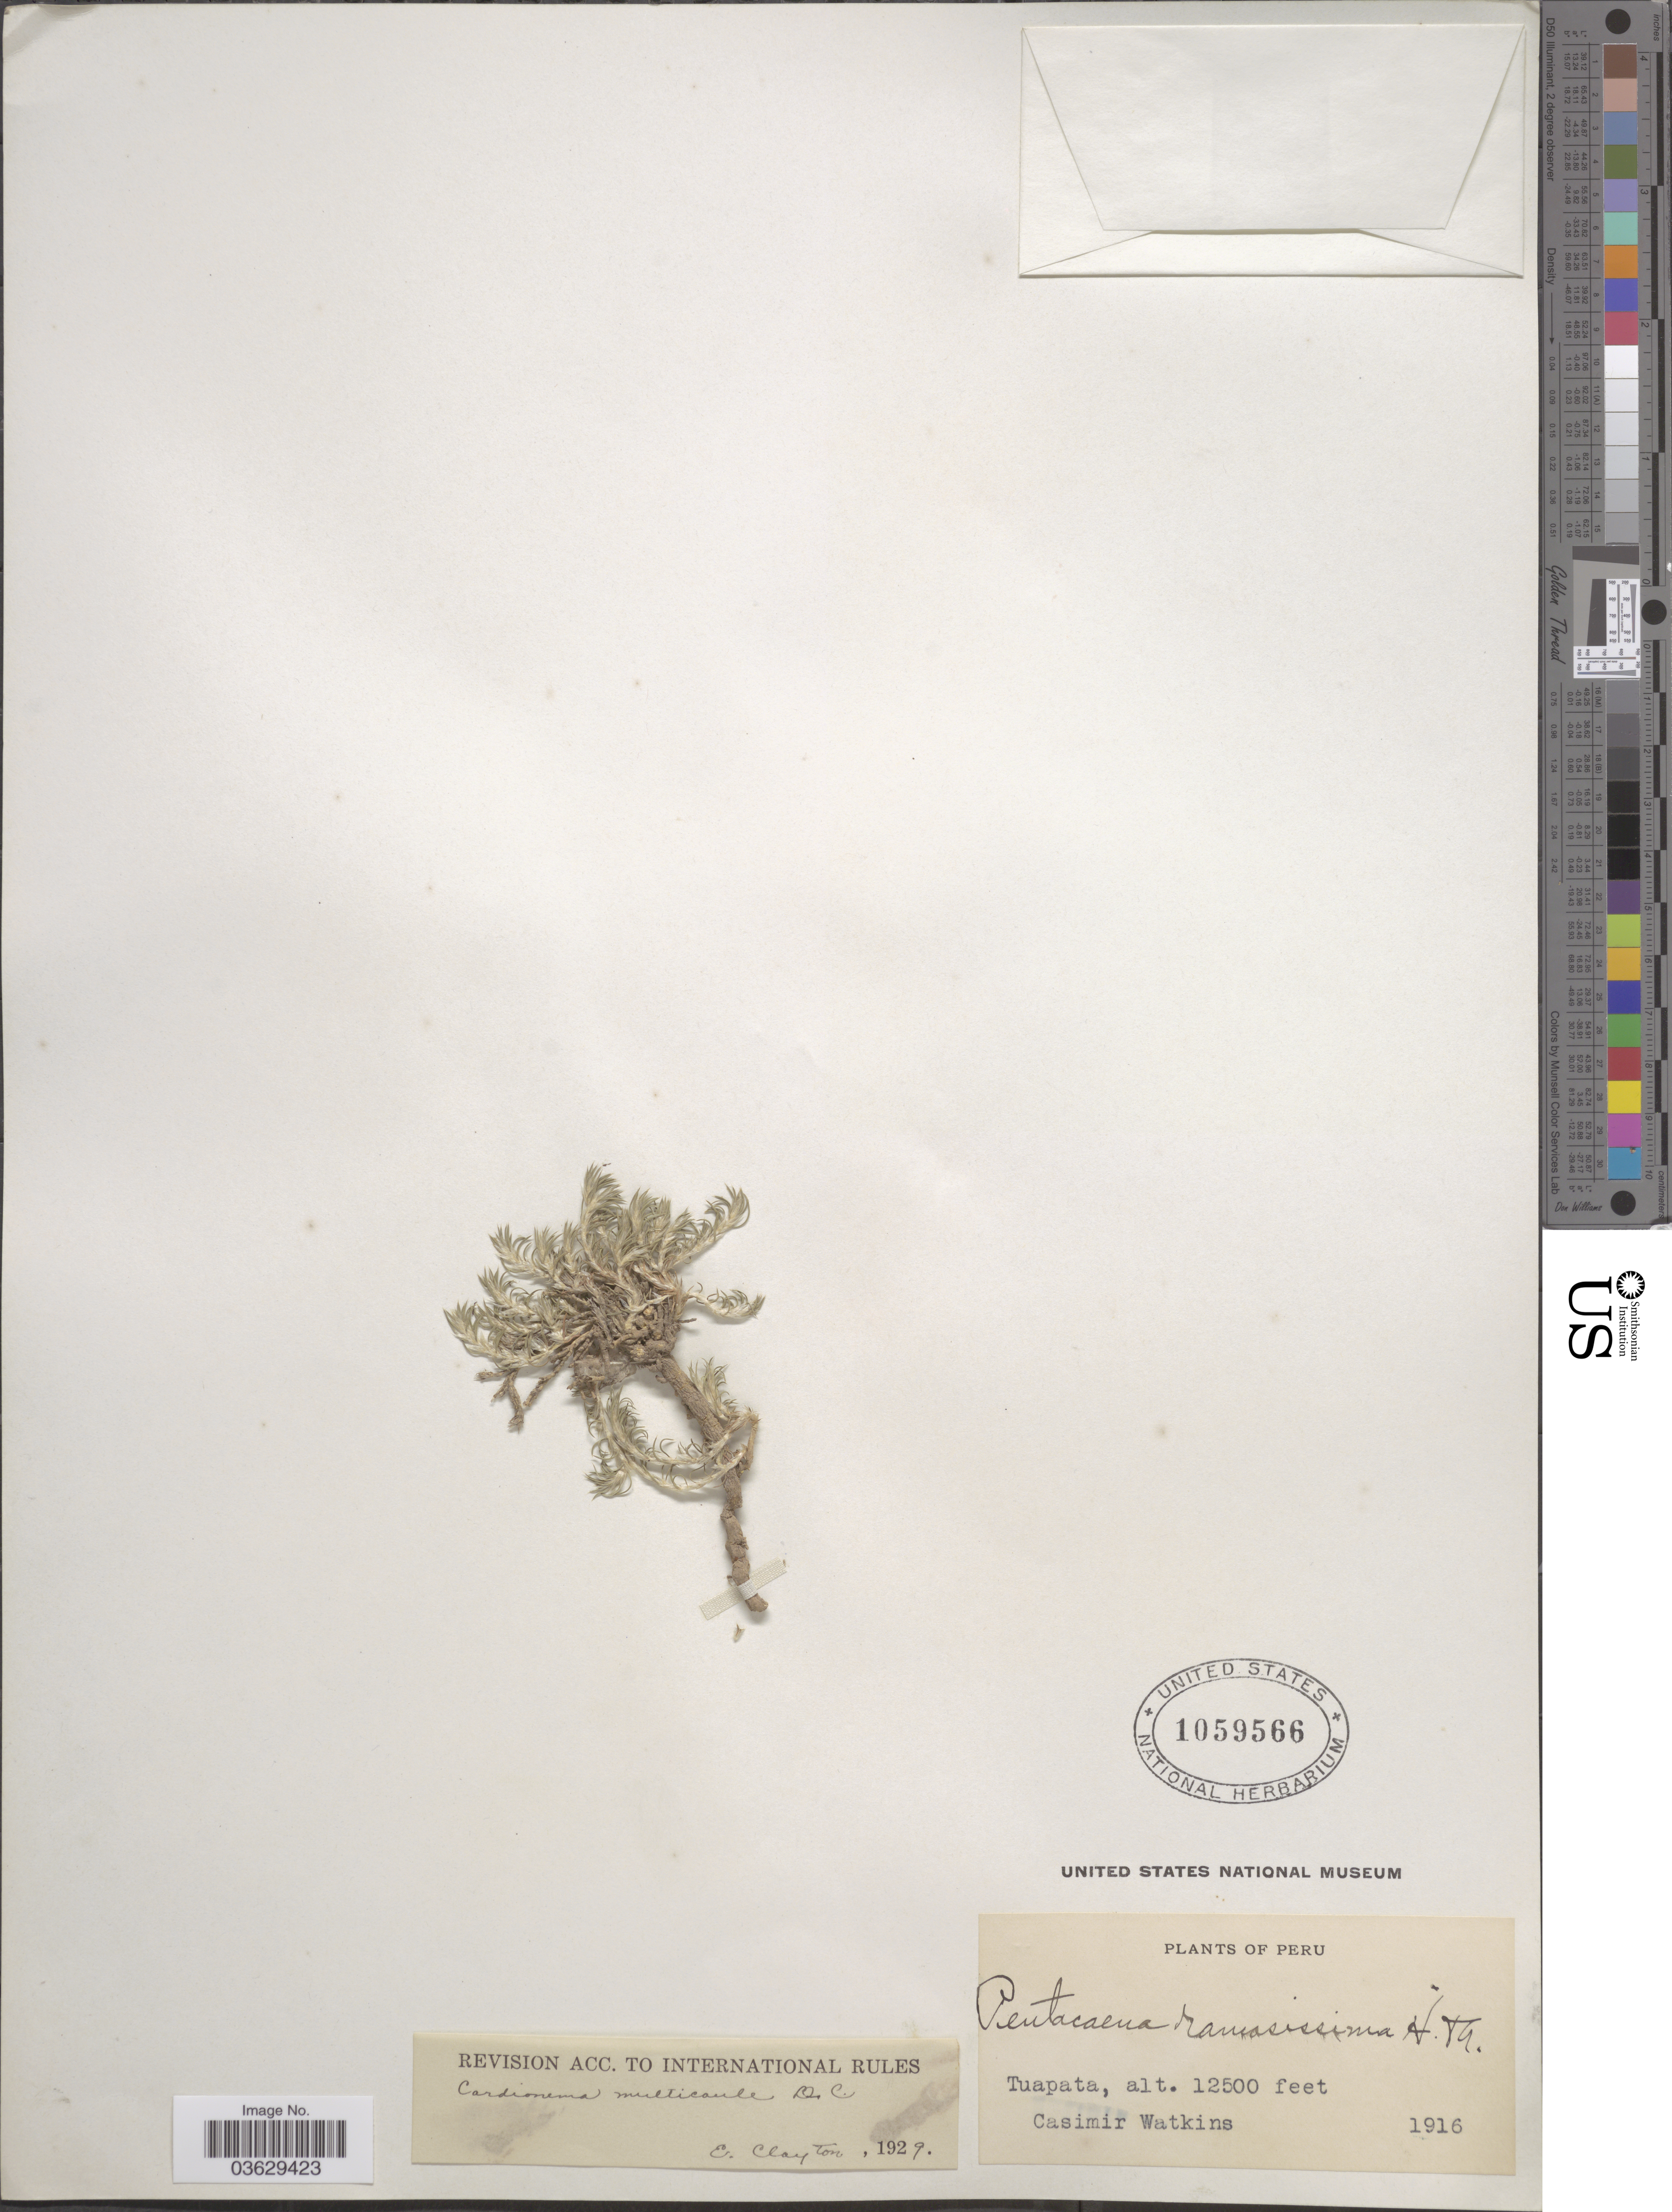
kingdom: Plantae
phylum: Tracheophyta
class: Magnoliopsida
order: Caryophyllales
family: Caryophyllaceae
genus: Cardionema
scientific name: Cardionema ramosissimum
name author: (Weinm.) A. Nelson & J.F. Macbr.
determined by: U.S. National Herbarium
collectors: C. Watkins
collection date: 1916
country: Peru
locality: Tuapata.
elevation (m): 3810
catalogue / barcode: US 1059566